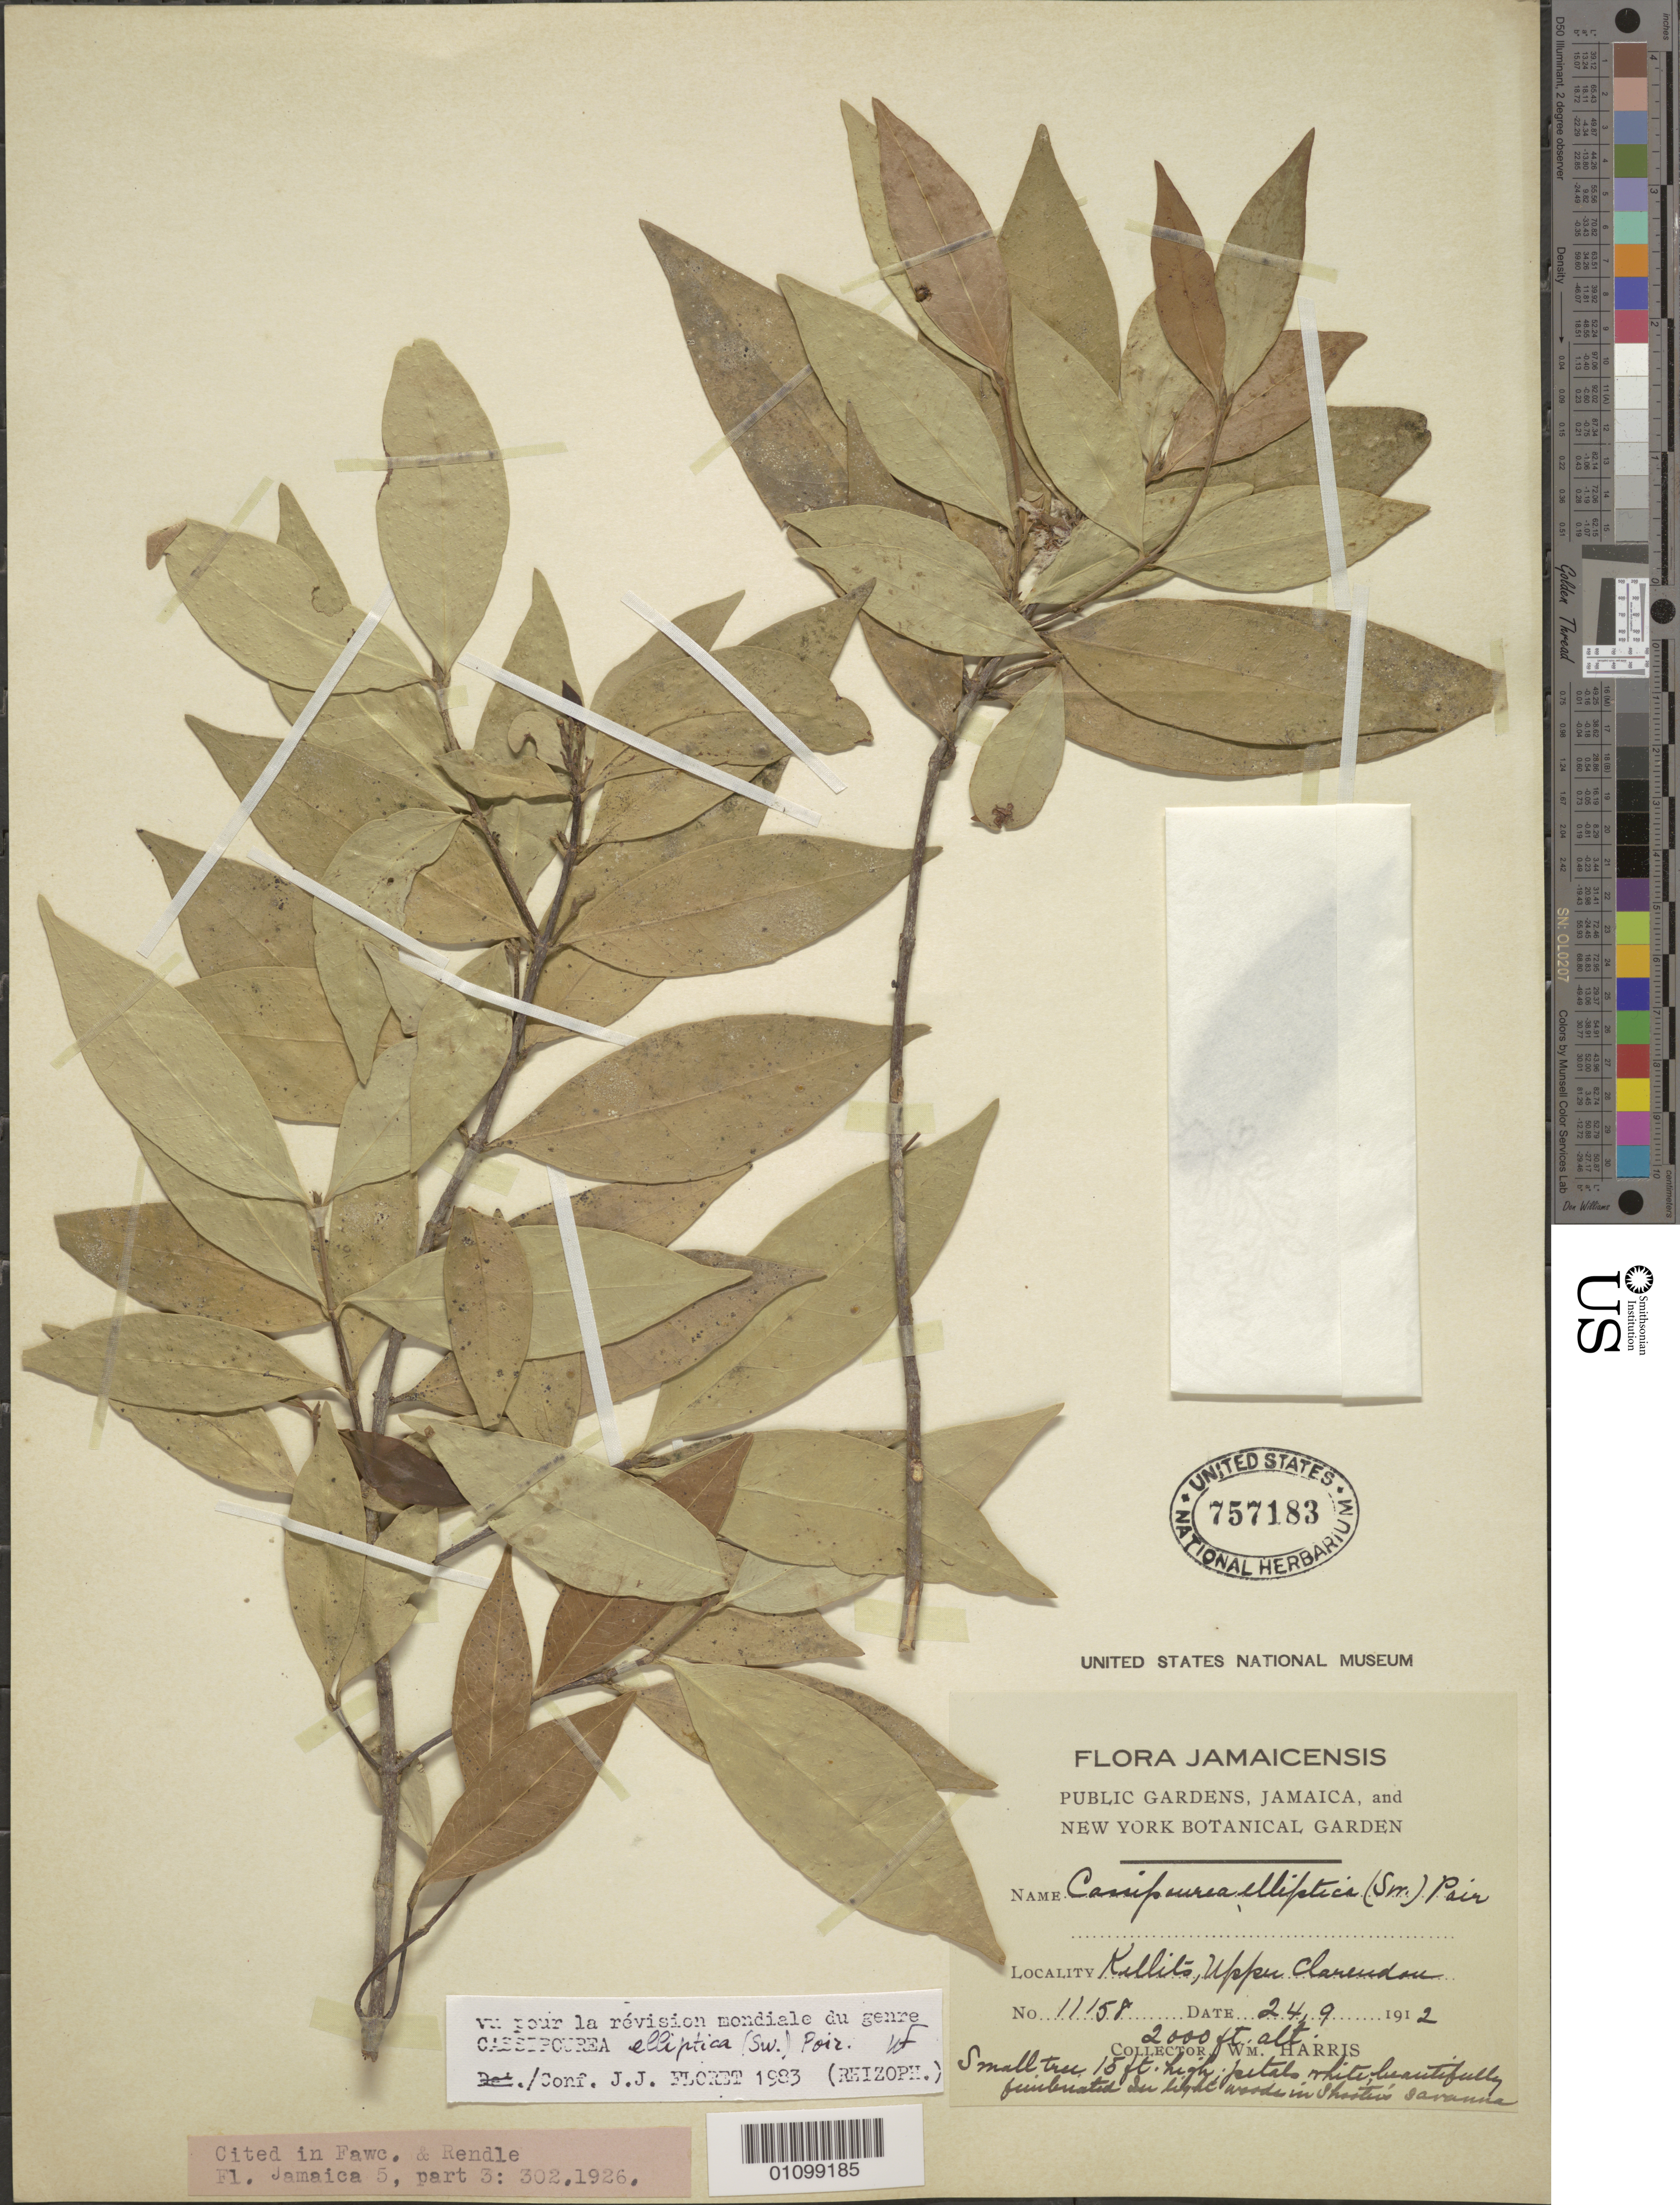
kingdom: Plantae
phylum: Tracheophyta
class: Magnoliopsida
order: Malpighiales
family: Rhizophoraceae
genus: Cassipourea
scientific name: Cassipourea elliptica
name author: (Sw.) Poir.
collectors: W. Harris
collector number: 11158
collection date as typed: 24 Sep 1912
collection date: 1912-09-24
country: Jamaica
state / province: Clarendon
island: Jamaica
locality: Kellits, Upper Clarendon.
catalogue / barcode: US 757183